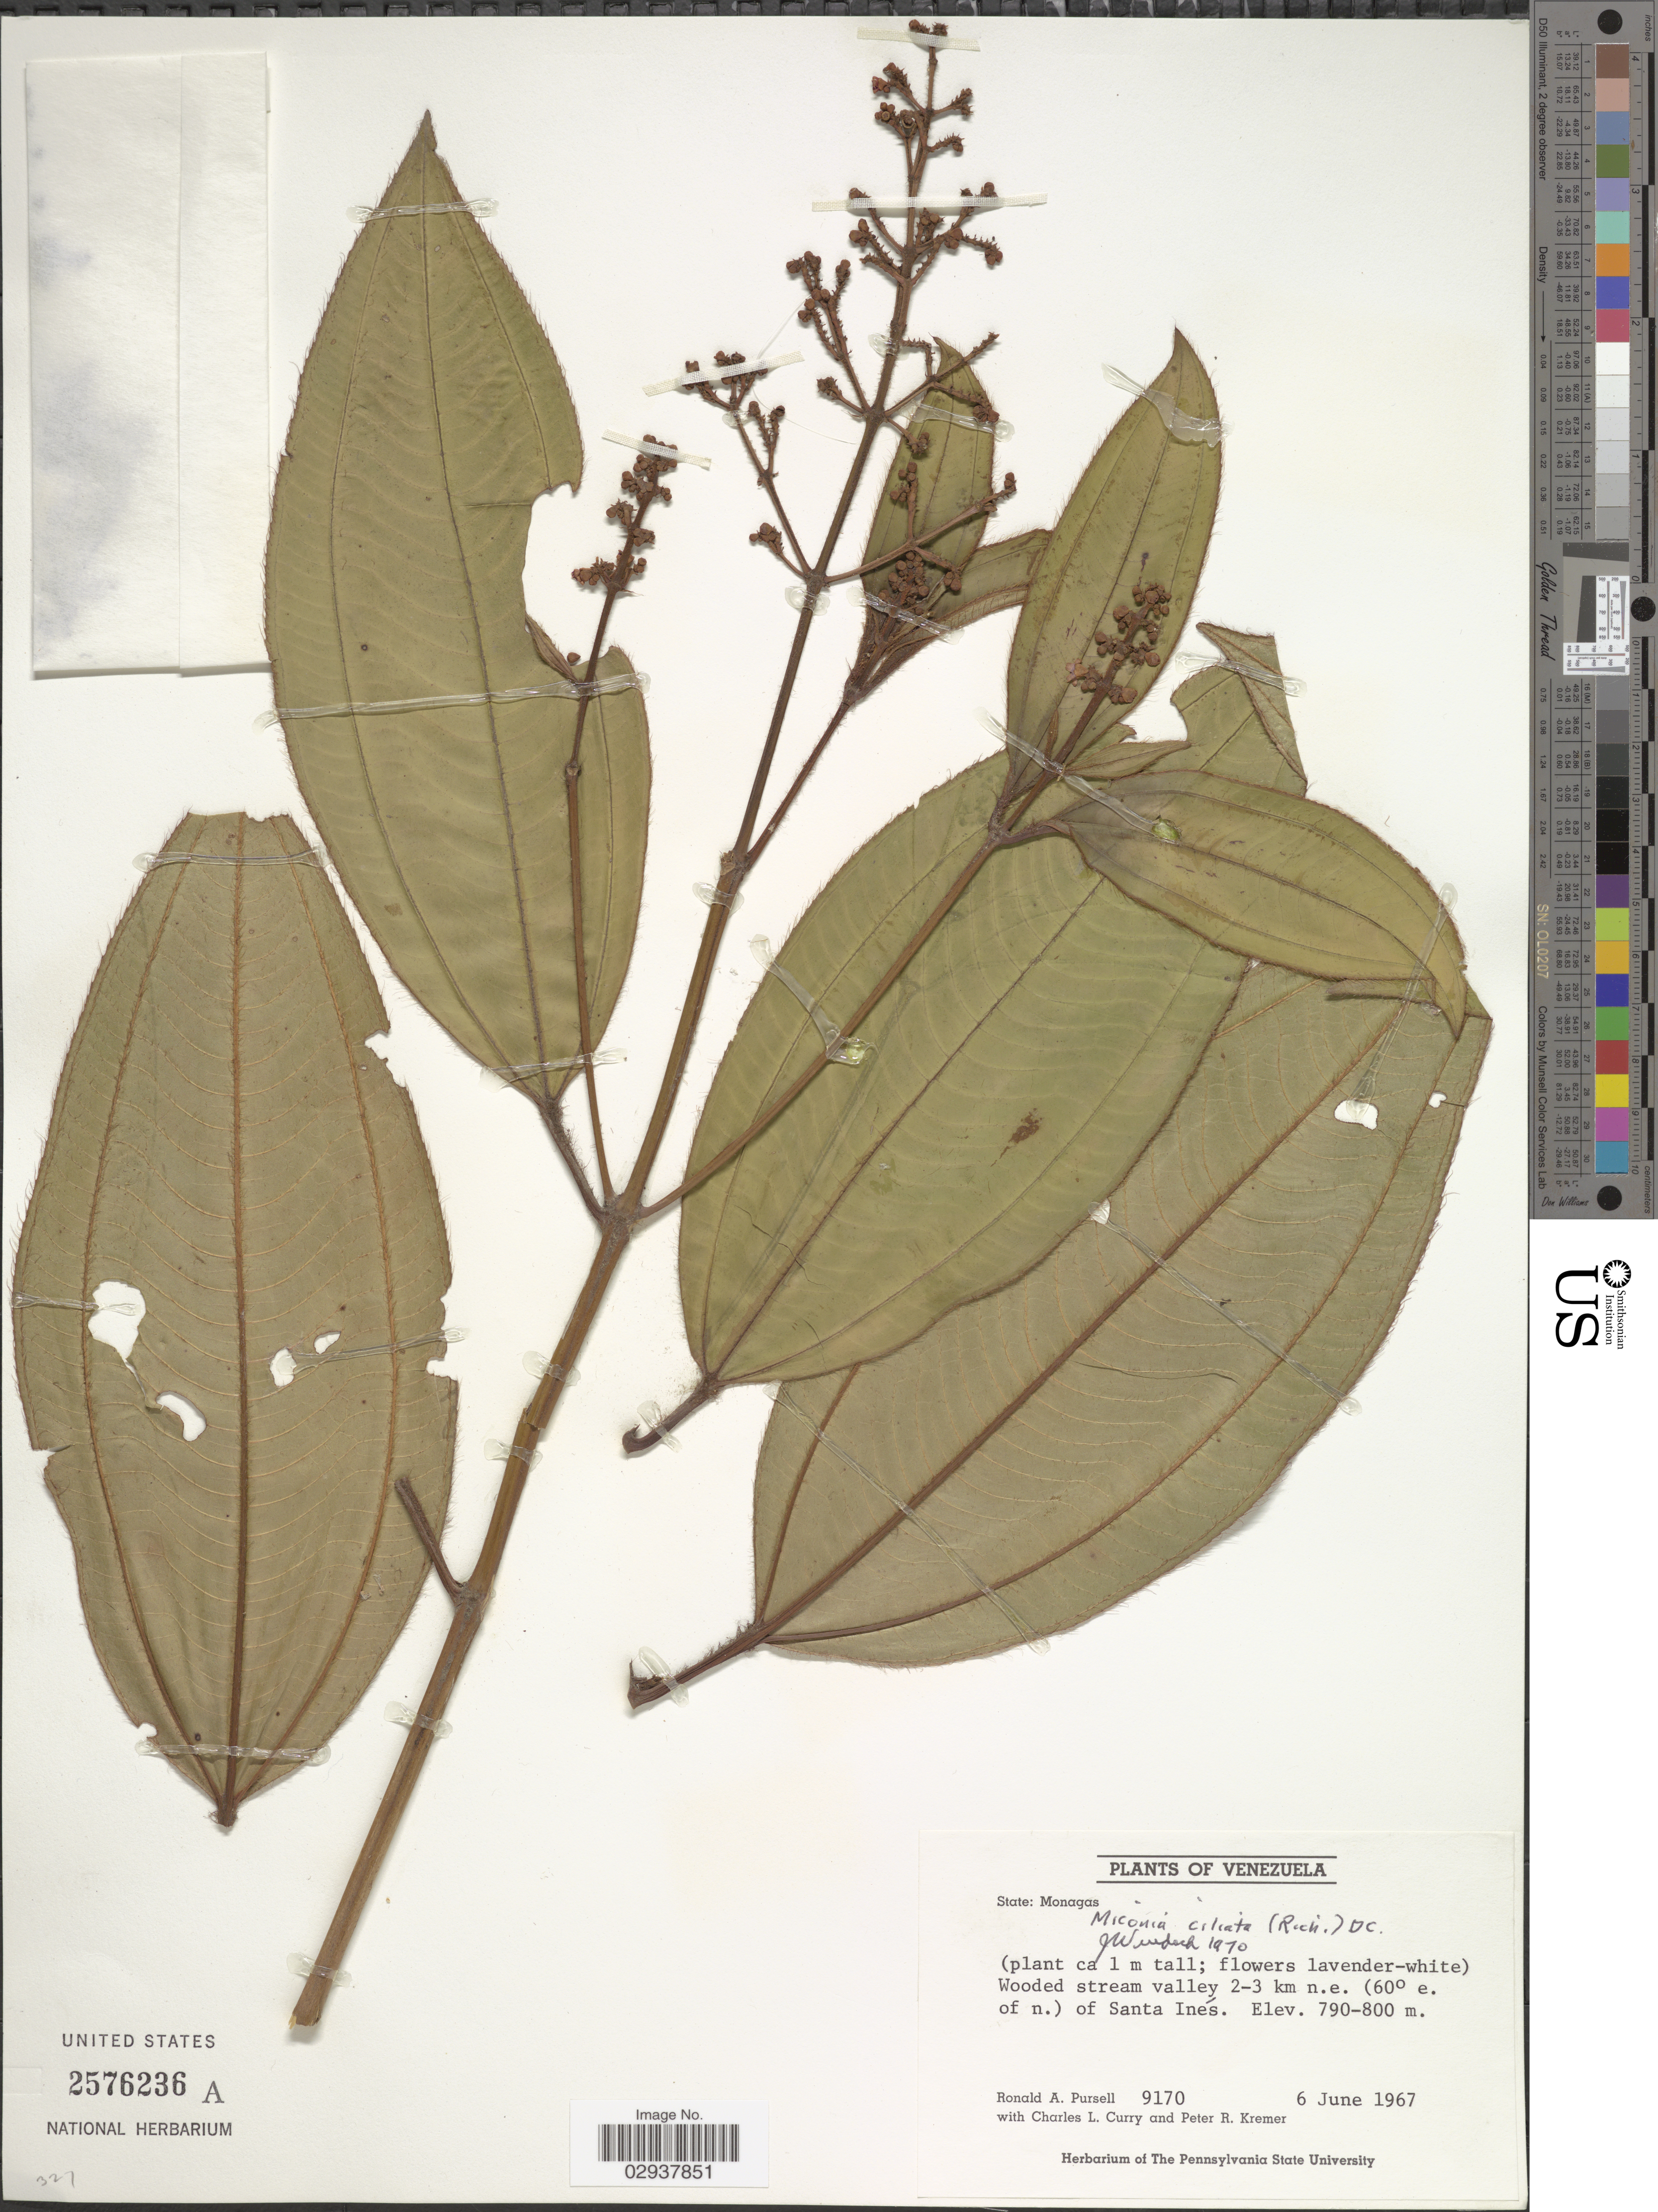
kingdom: Plantae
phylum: Tracheophyta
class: Magnoliopsida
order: Myrtales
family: Melastomataceae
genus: Miconia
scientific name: Miconia ciliata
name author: (Rich.) DC.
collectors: R. A. Pursell, C. L. Curry & P. Kremer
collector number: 9170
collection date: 1967-06-06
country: Venezuela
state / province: Monagas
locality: Wooded stream valley 2-3 km. n. e. (60º e. of n.) of Santa Inés.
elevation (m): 790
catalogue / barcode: US 2576236A